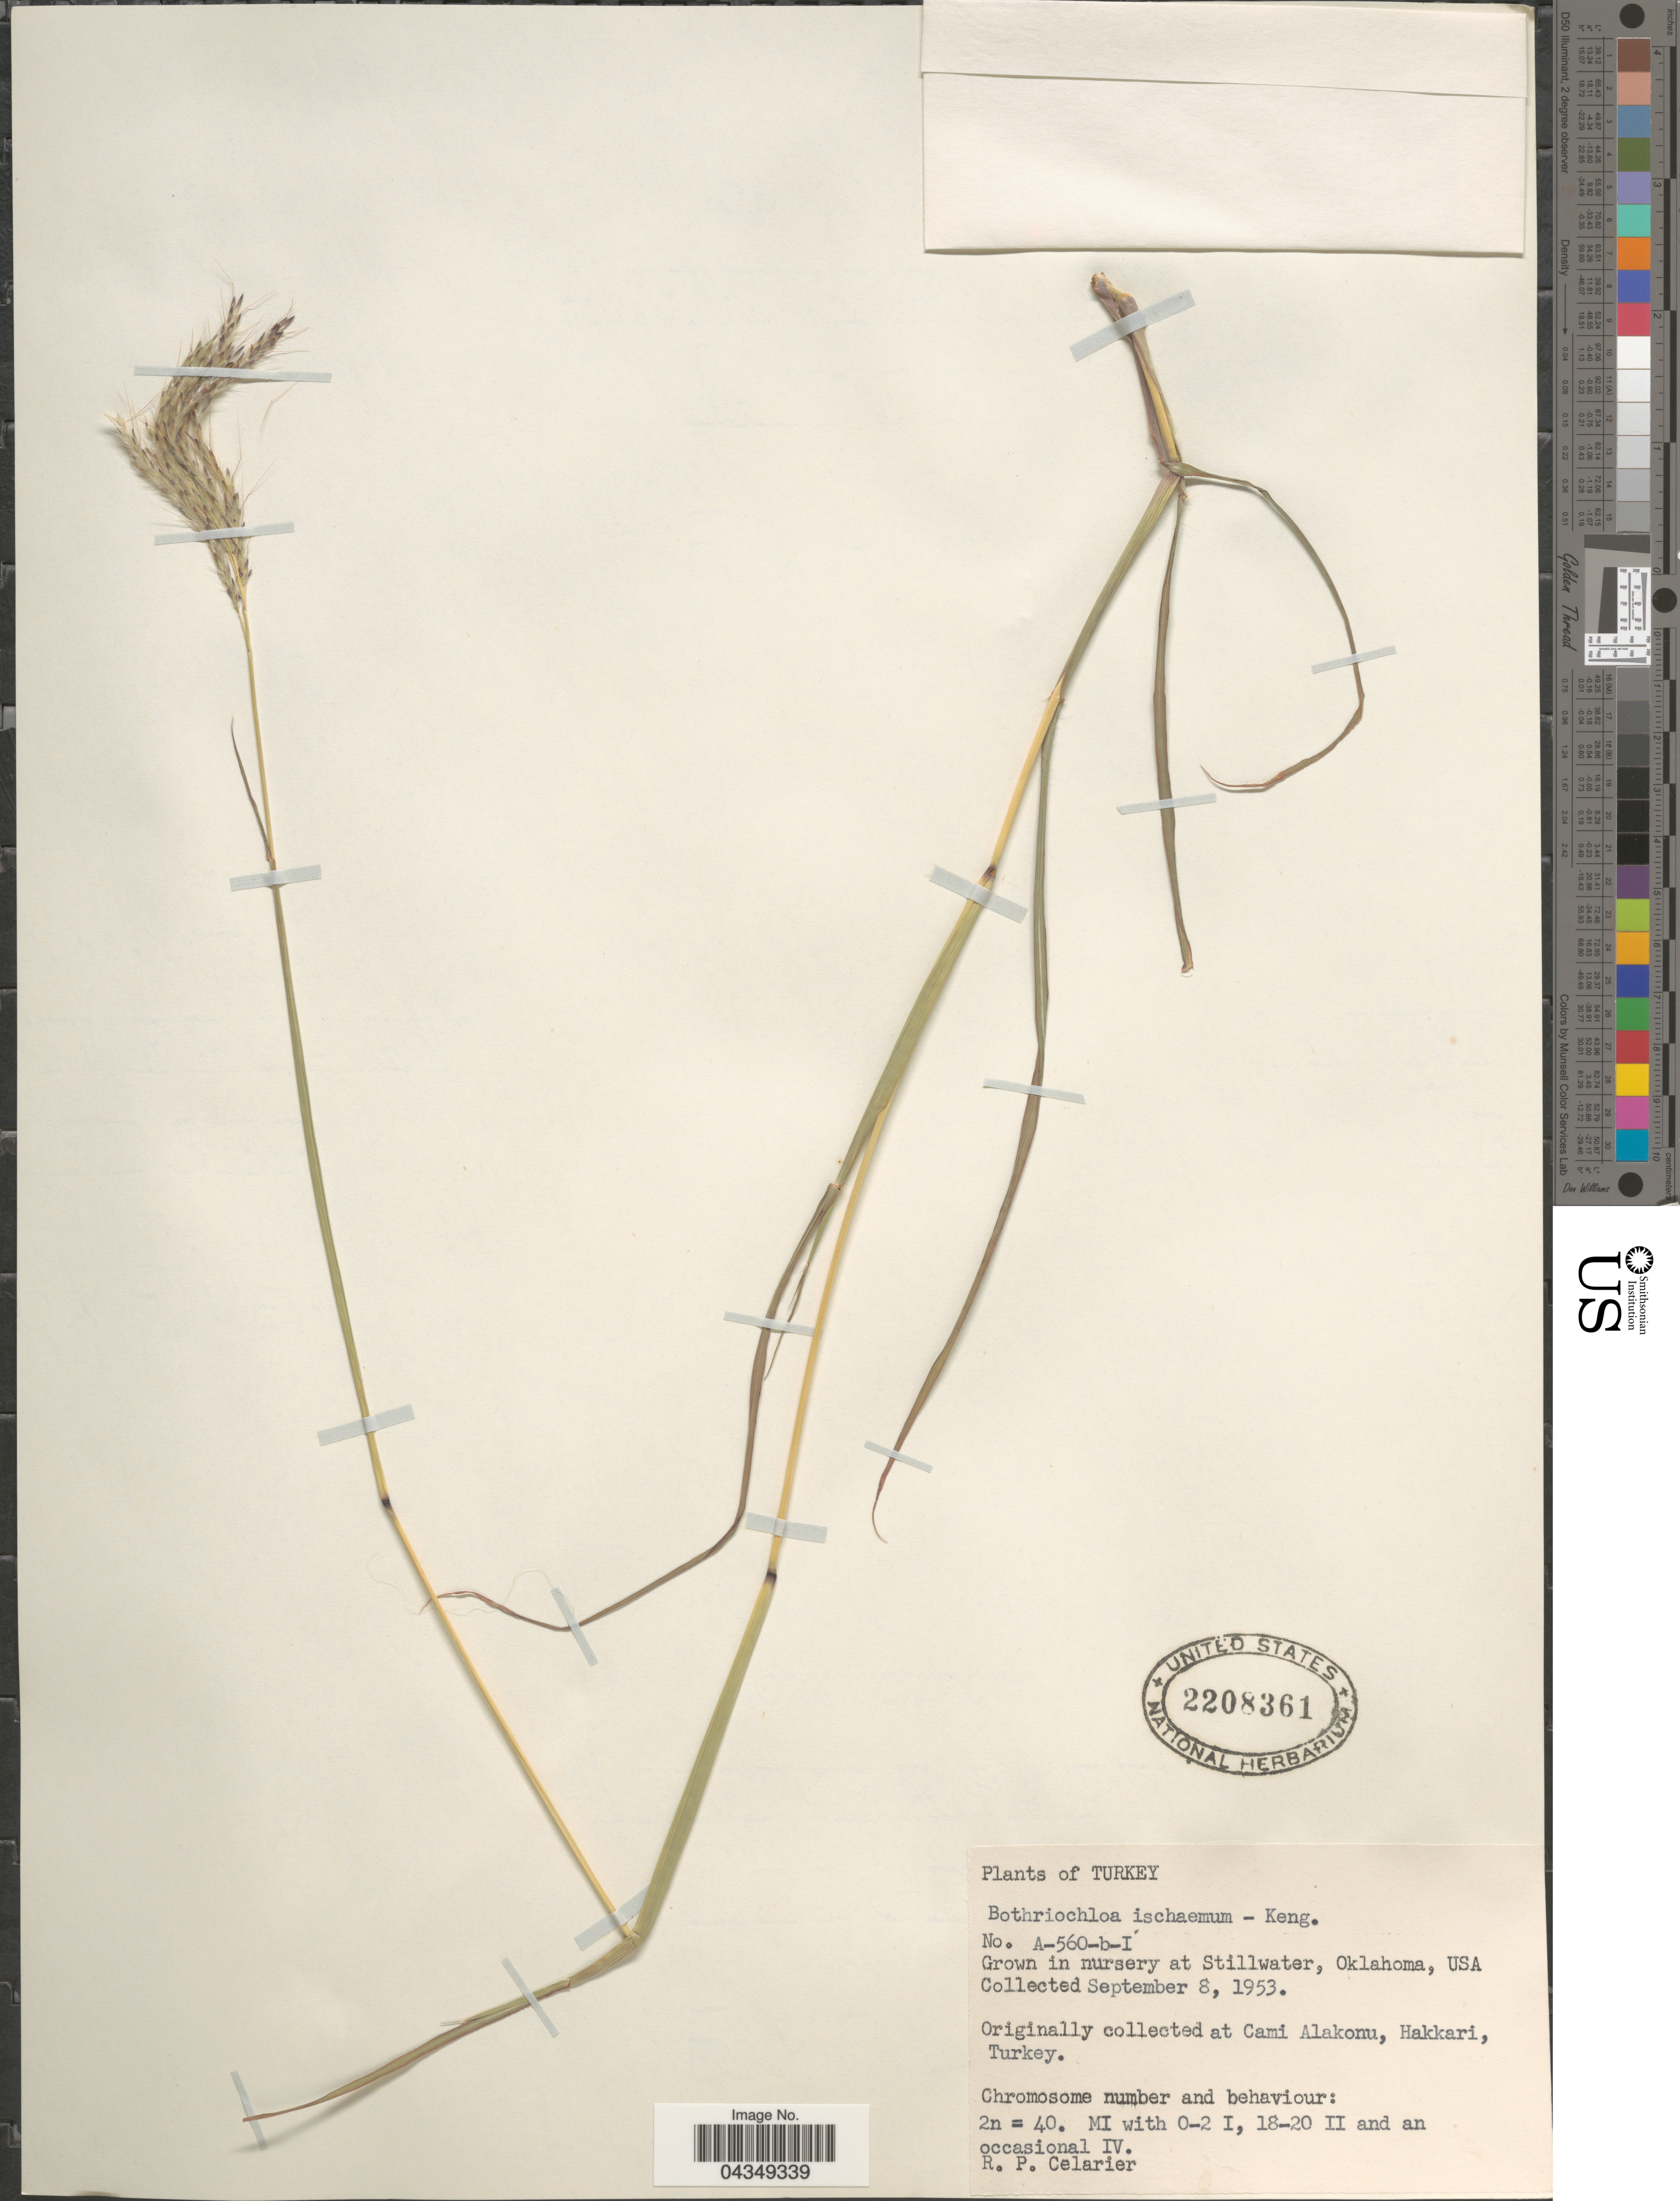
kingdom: Plantae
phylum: Tracheophyta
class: Liliopsida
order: Poales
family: Poaceae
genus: Bothriochloa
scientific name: Bothriochloa ischaemum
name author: (L.) Keng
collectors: R. Celarier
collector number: A-560-b-I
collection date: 1953-09-08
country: United States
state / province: Oklahoma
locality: Grown in nursery at Stillwater.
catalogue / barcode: US 2208361